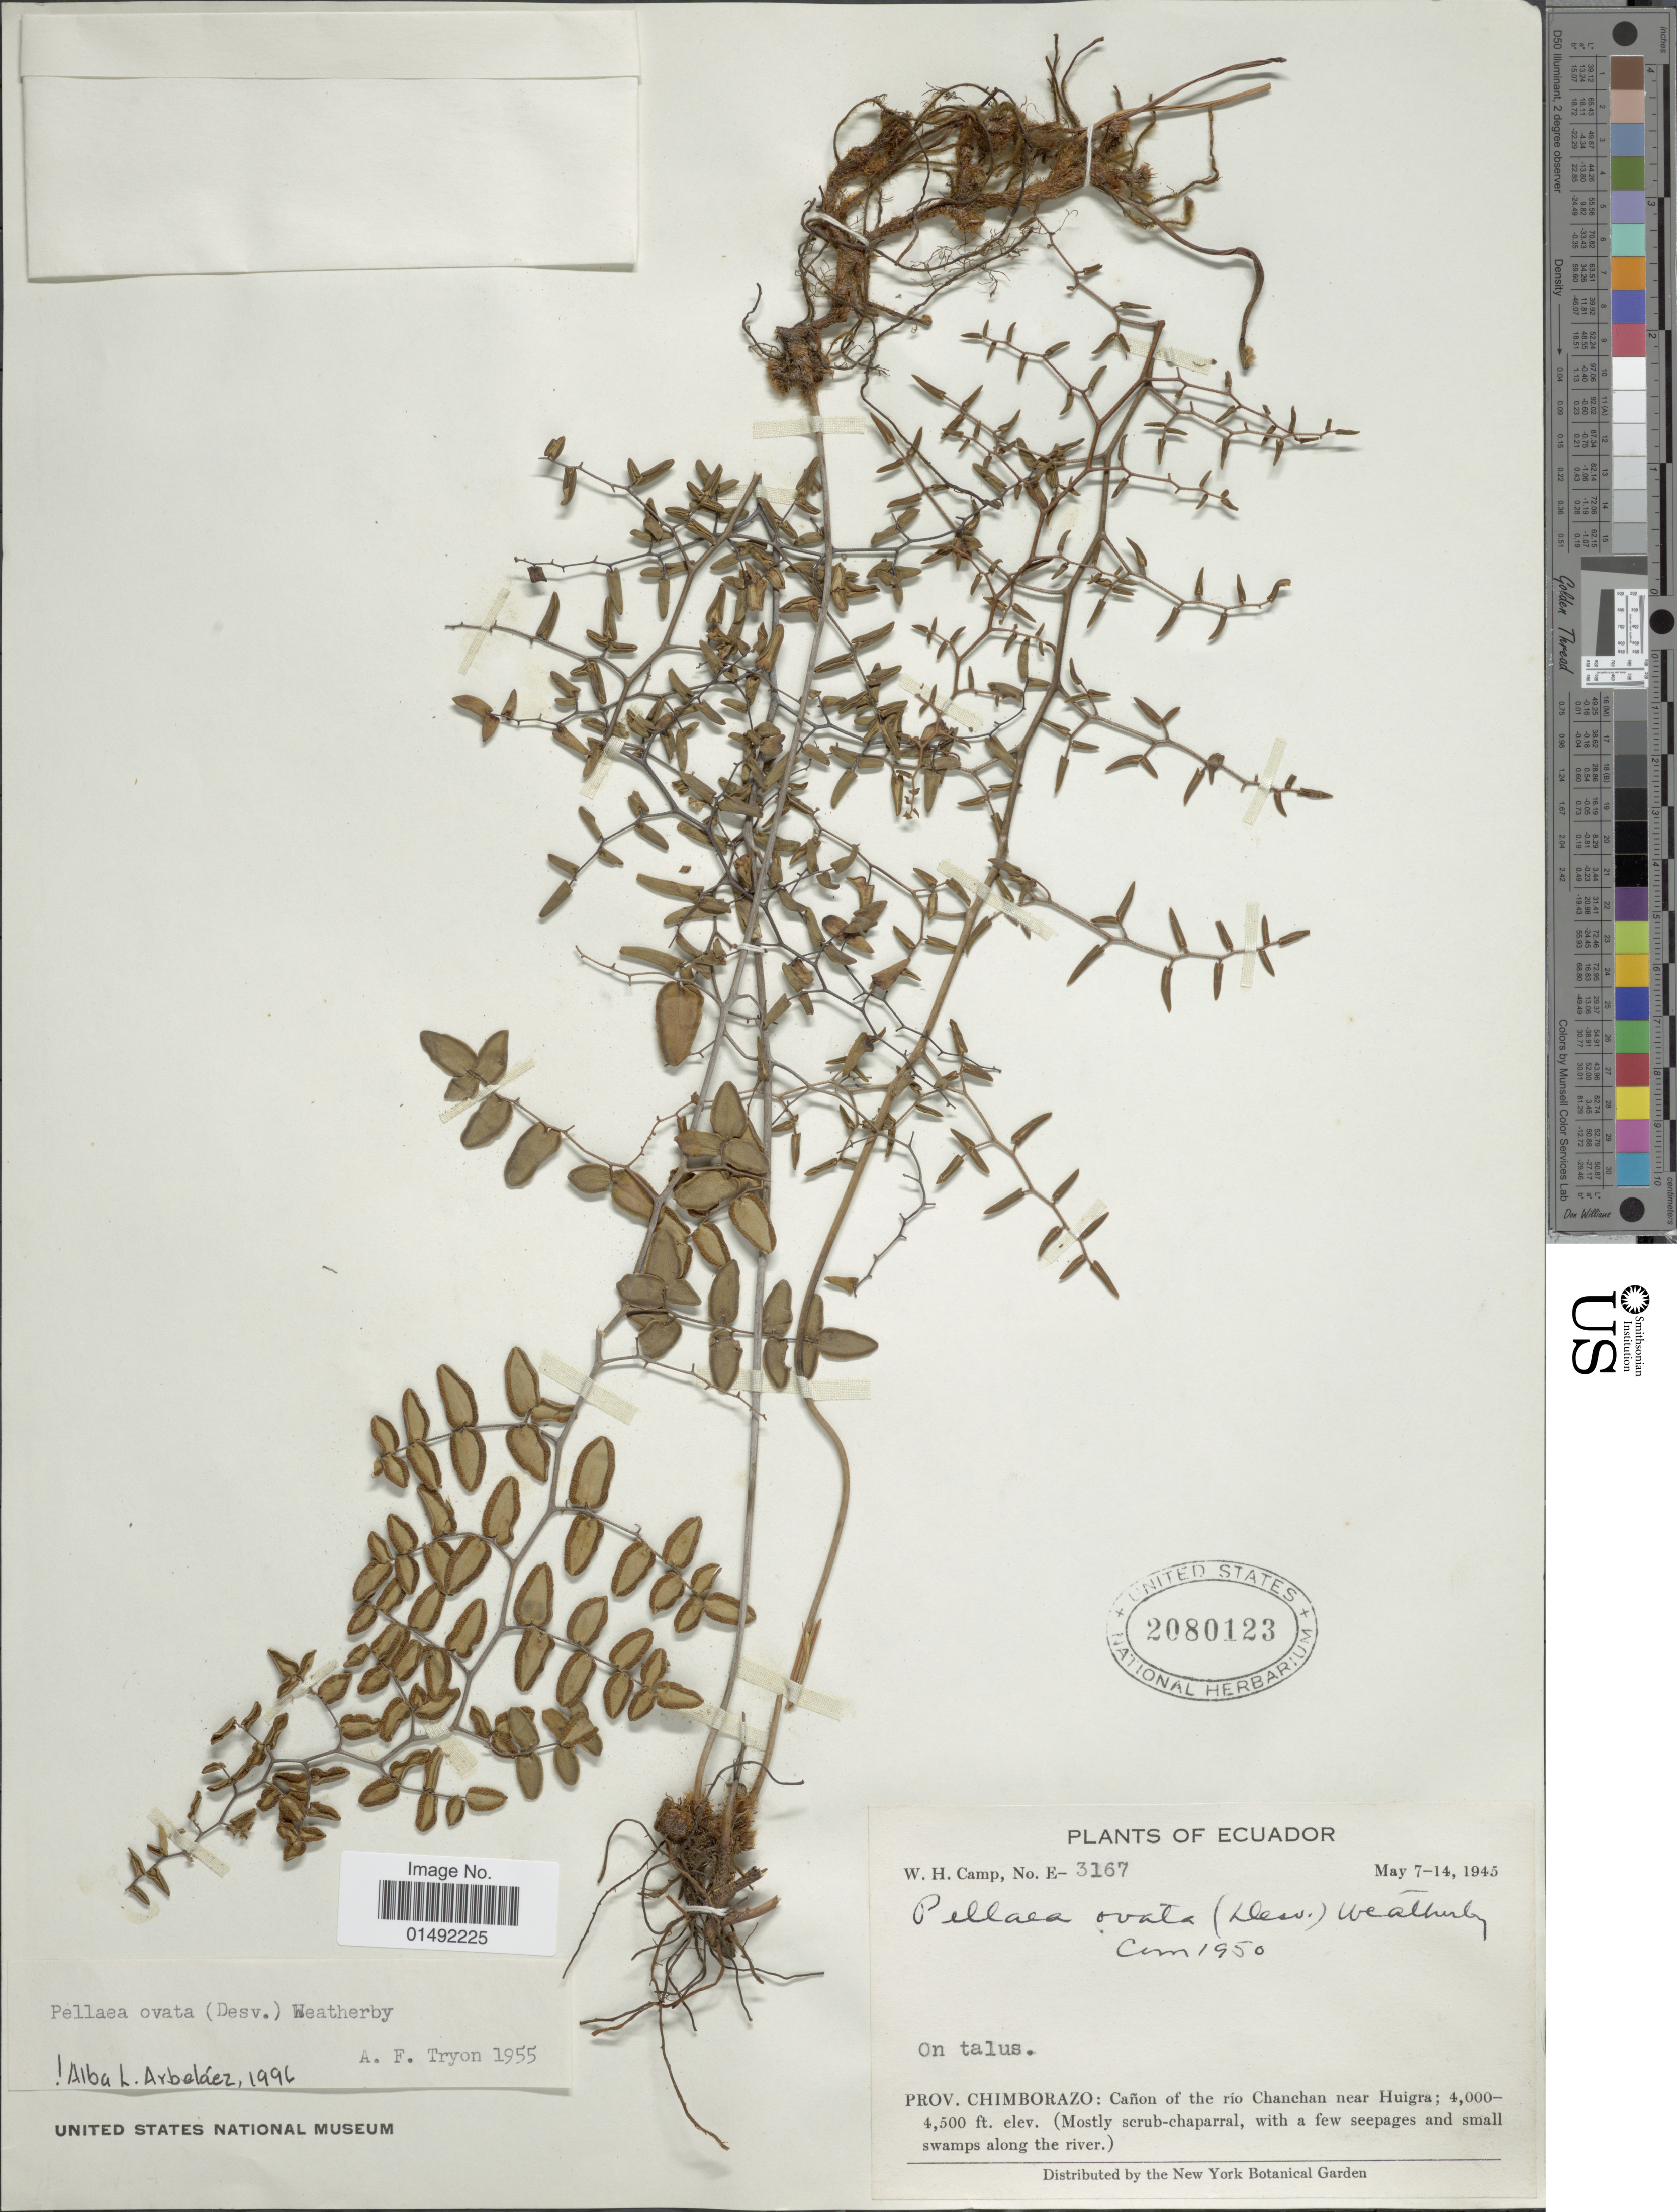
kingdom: Plantae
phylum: Tracheophyta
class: Polypodiopsida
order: Polypodiales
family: Pteridaceae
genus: Pellaea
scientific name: Pellaea ovata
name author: (Desv.) Weath.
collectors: W. H. Camp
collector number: E-3167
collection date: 1945-05-07/1945-05-14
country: Ecuador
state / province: Chimborazo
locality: Cañon of the río Chanchan near Huigra (Mostly scrub-chaparral, with a few seepages and small swamps along the river)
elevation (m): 1219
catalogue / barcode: US 2080123